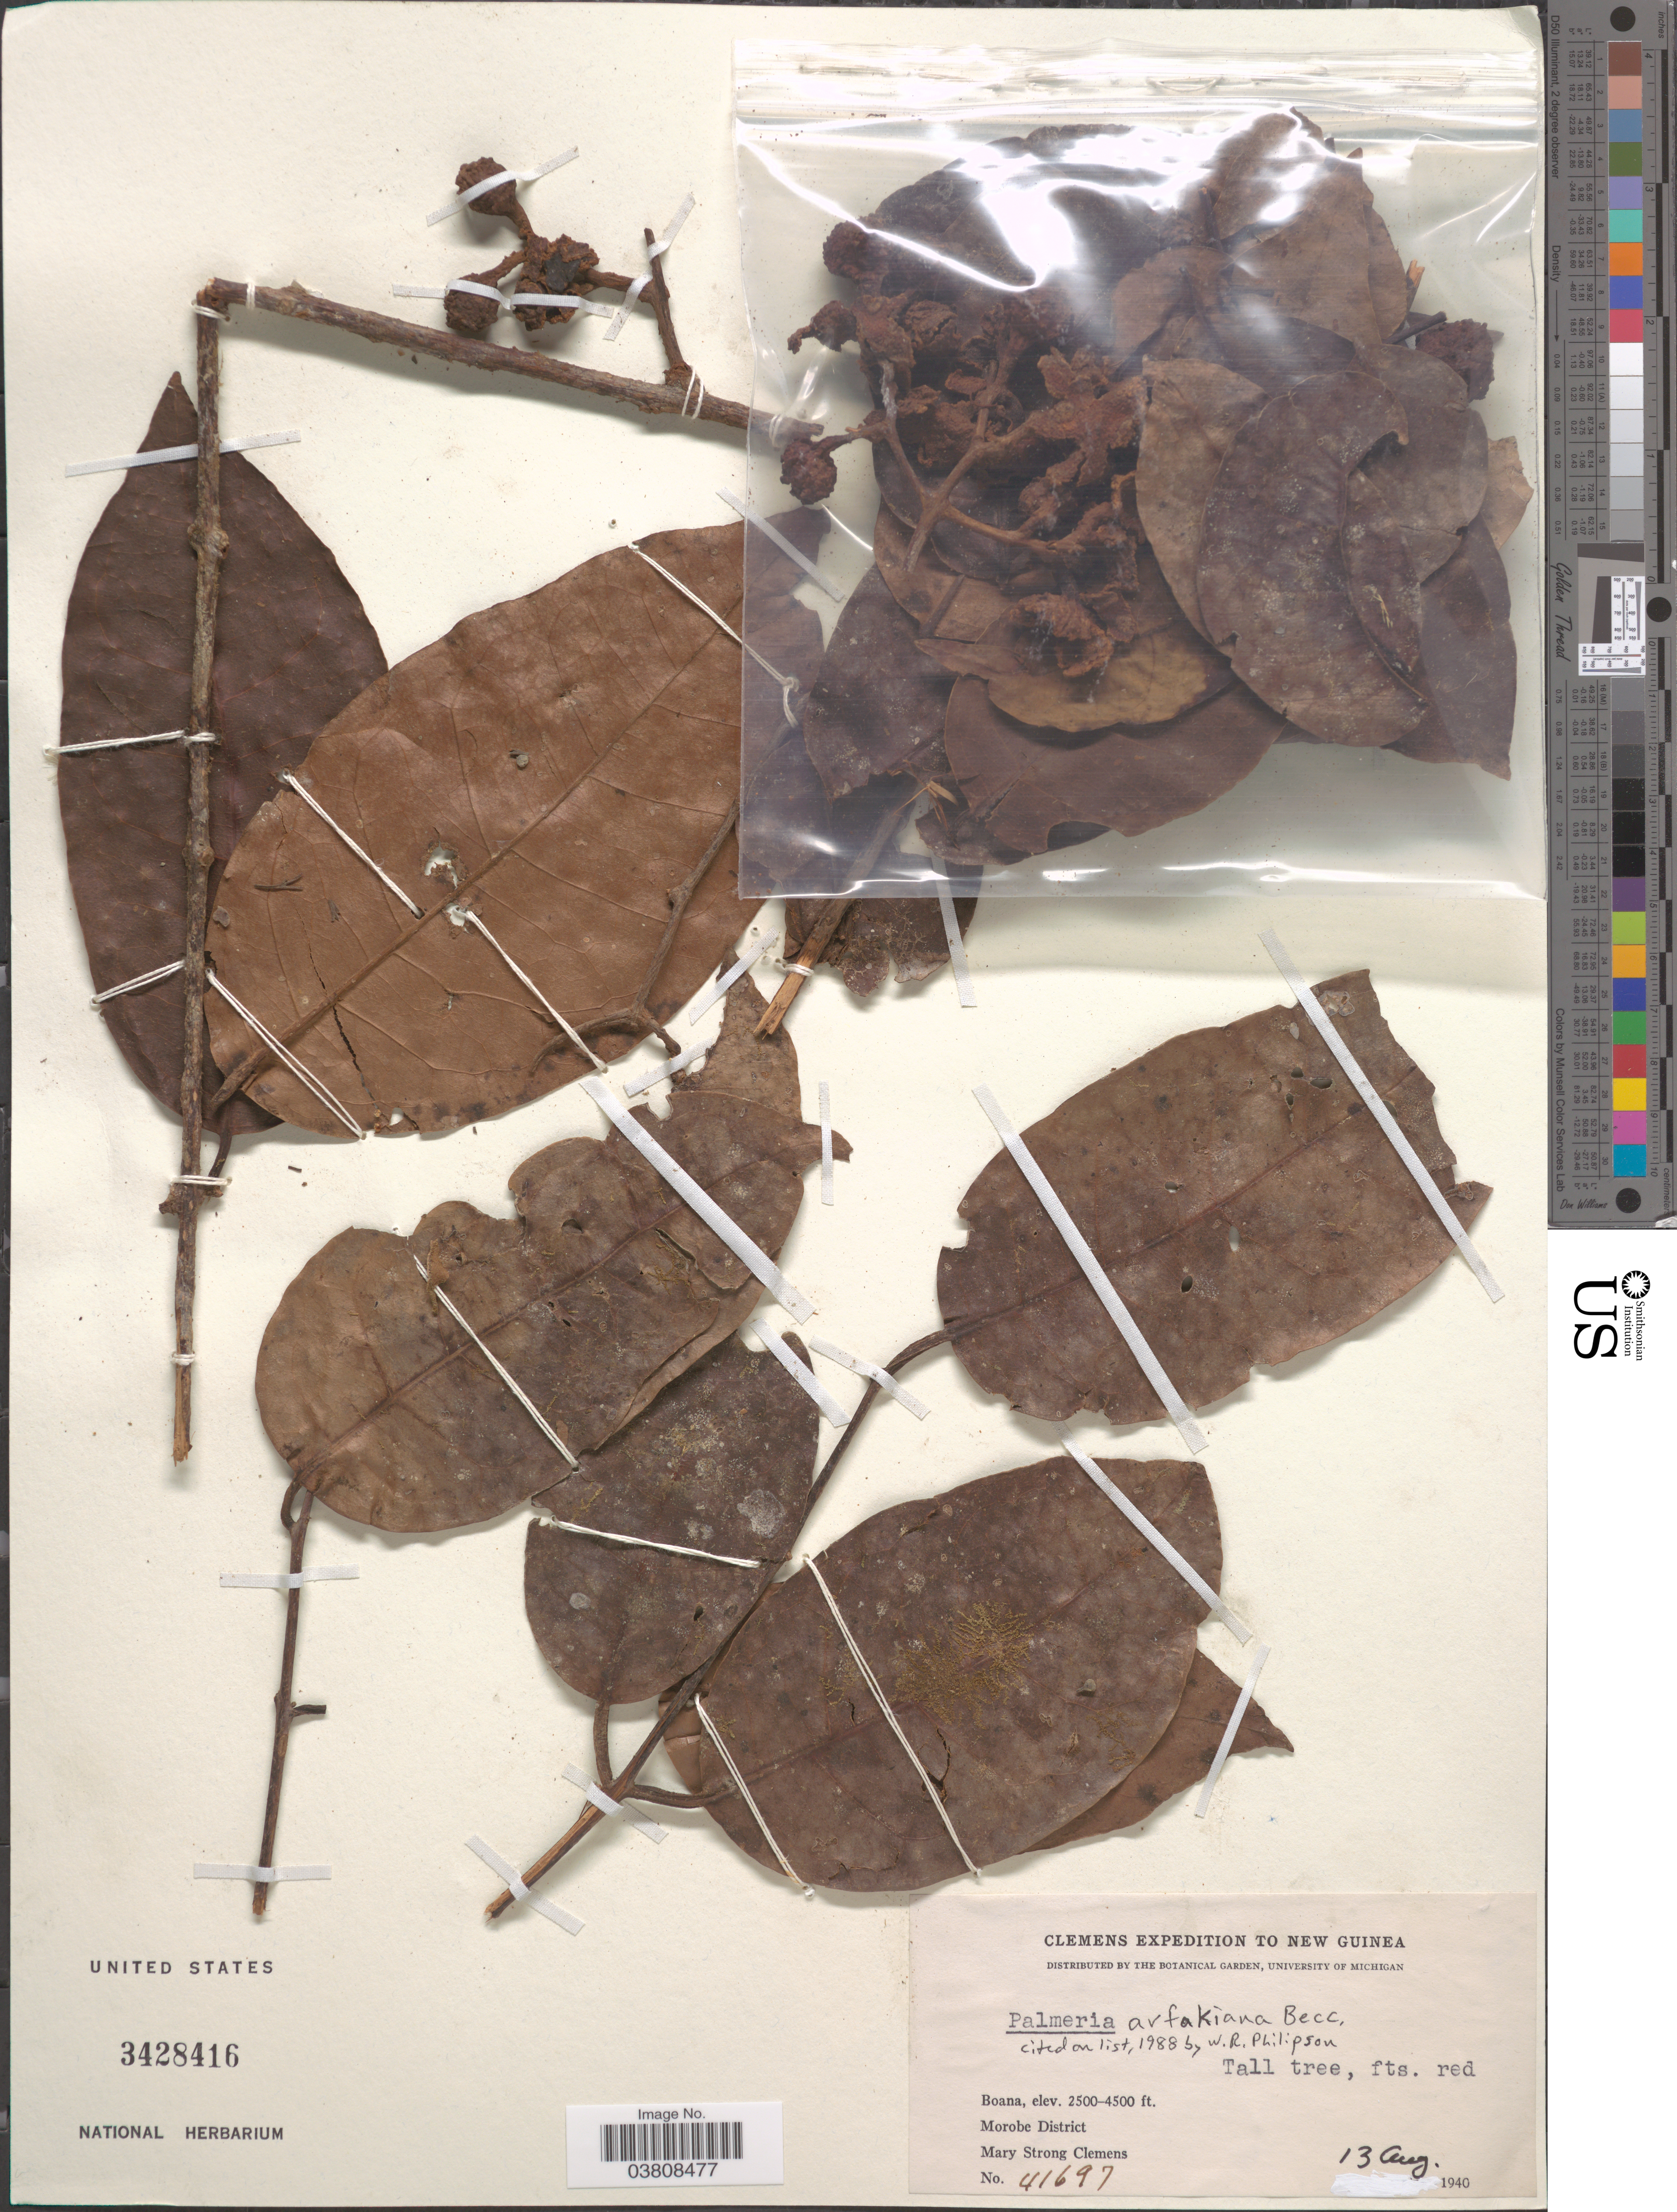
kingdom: Plantae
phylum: Tracheophyta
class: Magnoliopsida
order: Laurales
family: Monimiaceae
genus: Palmeria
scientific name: Palmeria arfakiana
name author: Becc. & A.C. Sm.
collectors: M. S. Clemens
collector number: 41697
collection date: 1940-08-13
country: Papua New Guinea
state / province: Morobe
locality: New Guinea. Boana, Morobe District.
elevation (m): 762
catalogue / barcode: US 3428416